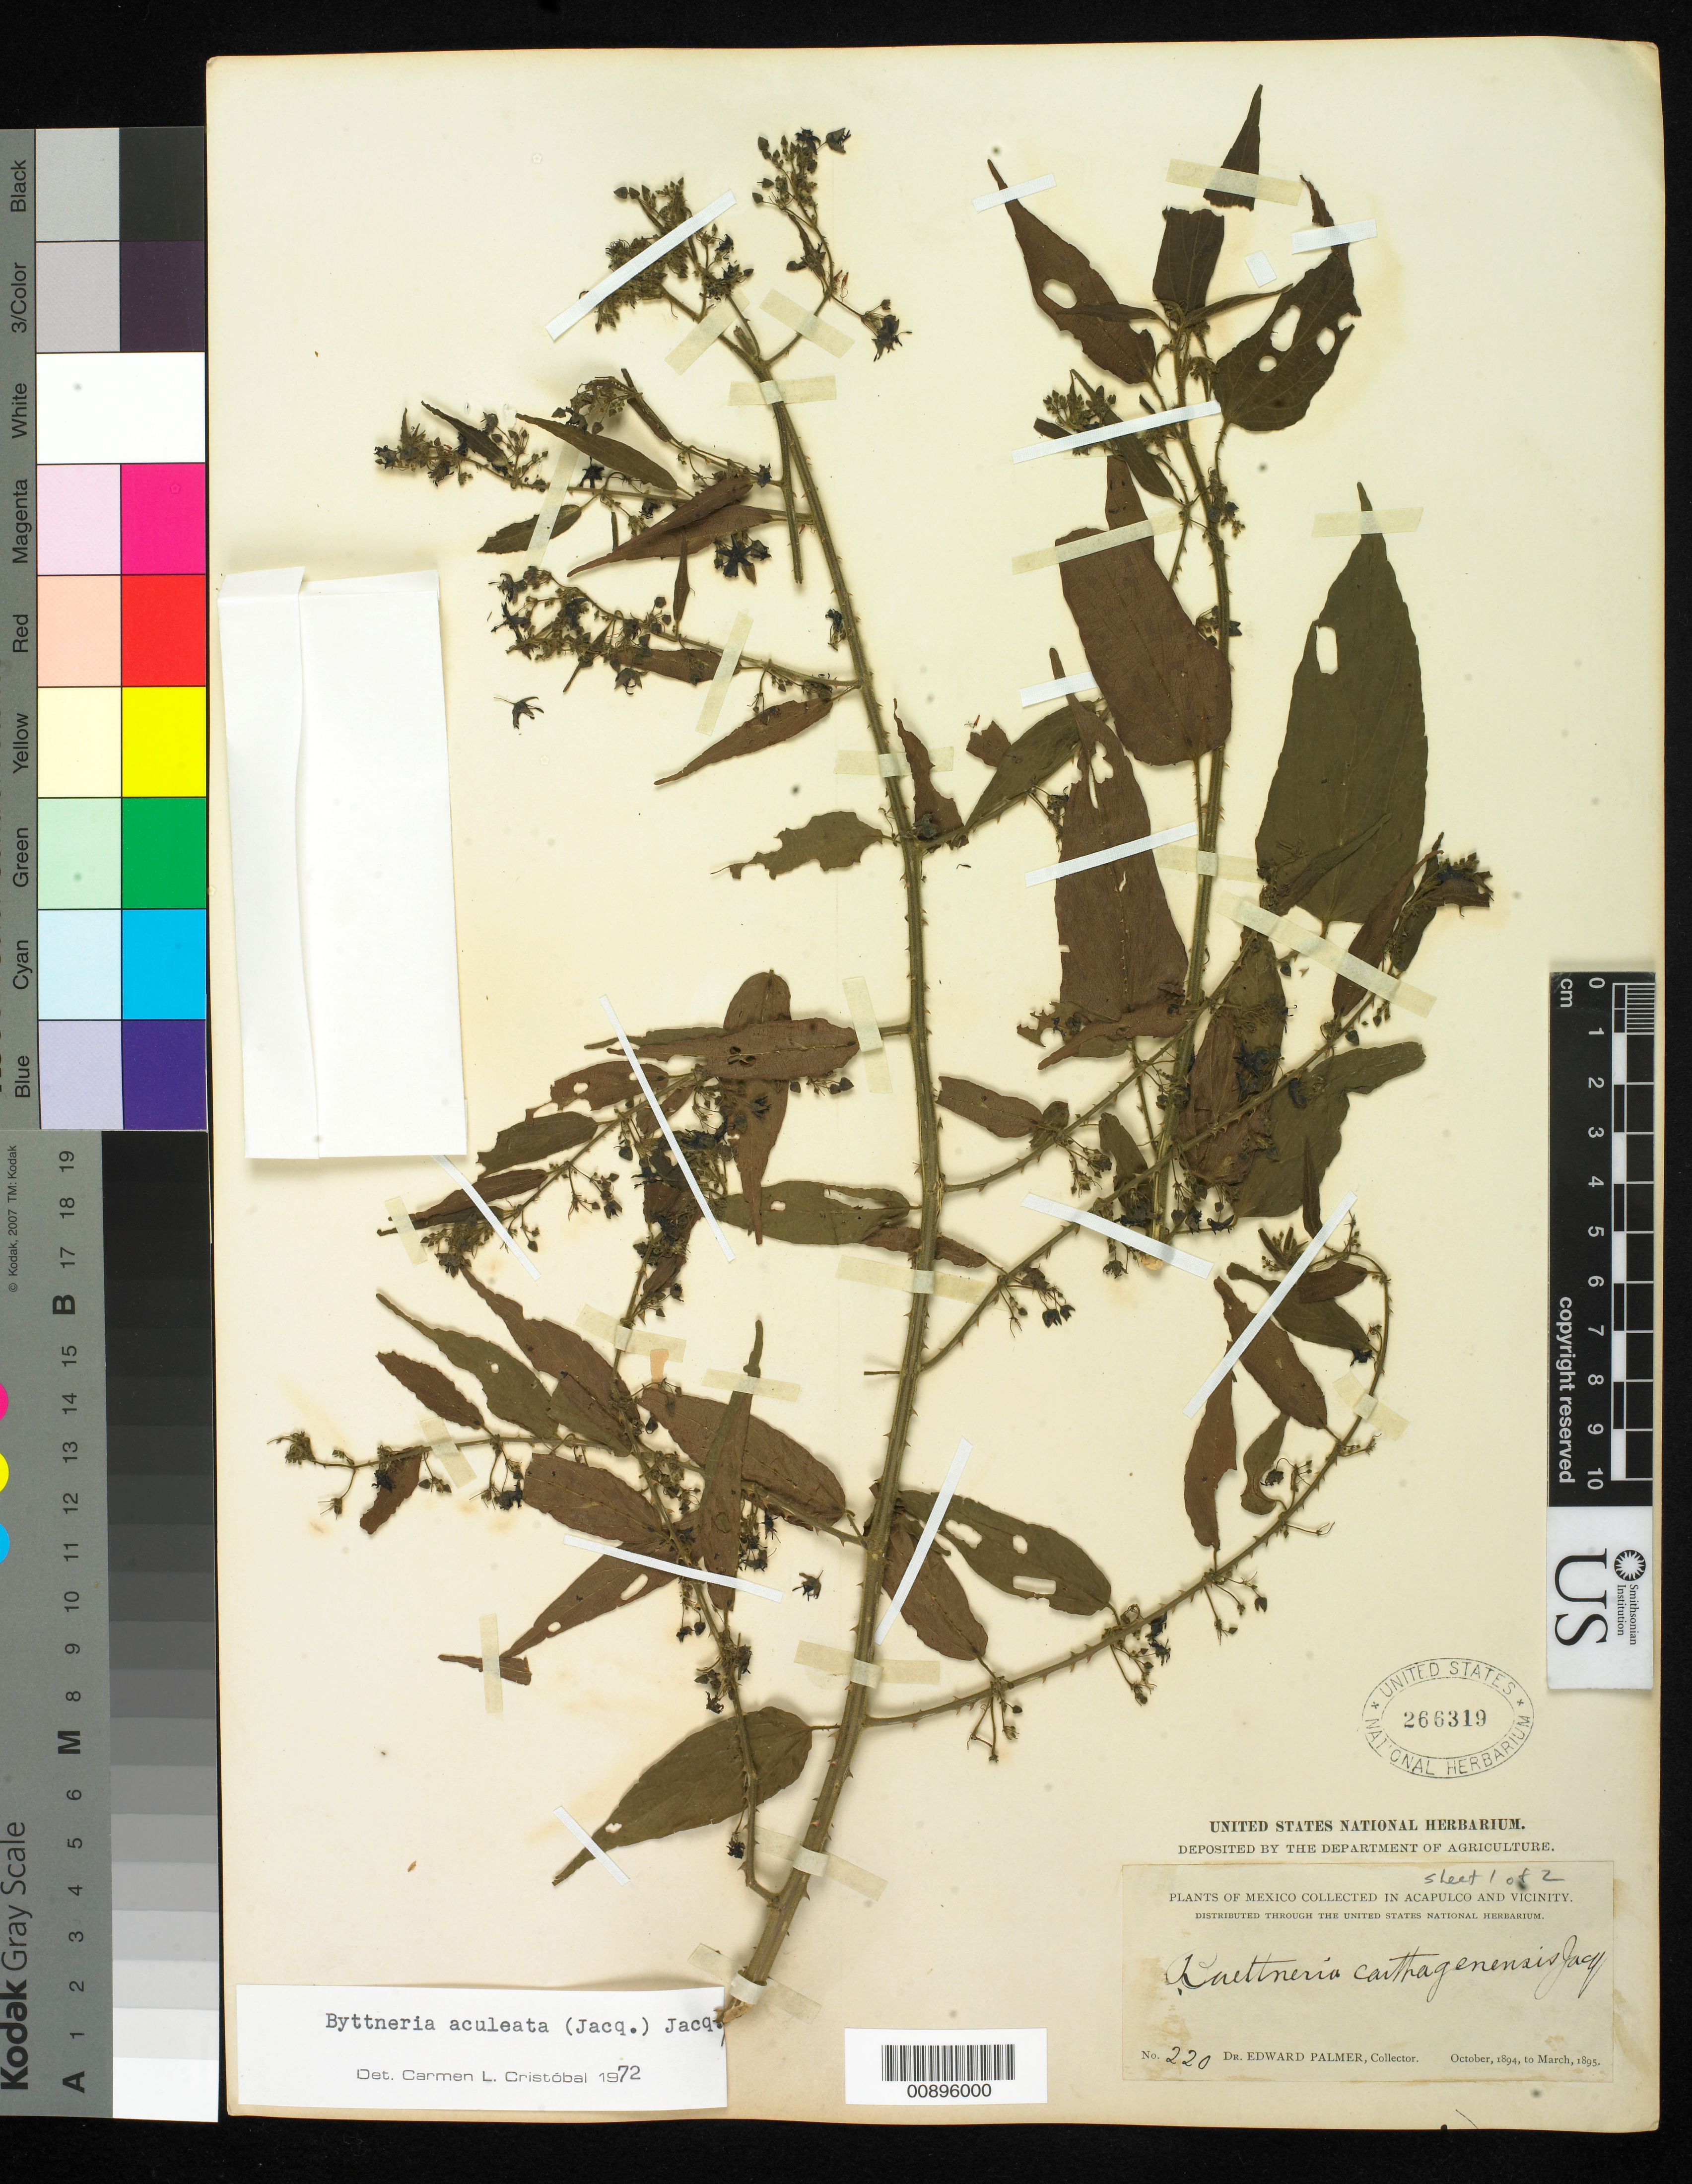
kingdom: Plantae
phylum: Tracheophyta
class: Magnoliopsida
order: Malvales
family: Malvaceae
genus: Byttneria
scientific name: Byttneria aculeata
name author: (Jacq.) Jacq.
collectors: E. Palmer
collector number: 220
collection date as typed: Oct 1894 to -- Mar 1895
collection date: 1894-10/1895-03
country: Mexico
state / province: Guerrero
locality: Acapulco, Guerrero and vicinity.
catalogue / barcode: US 266319